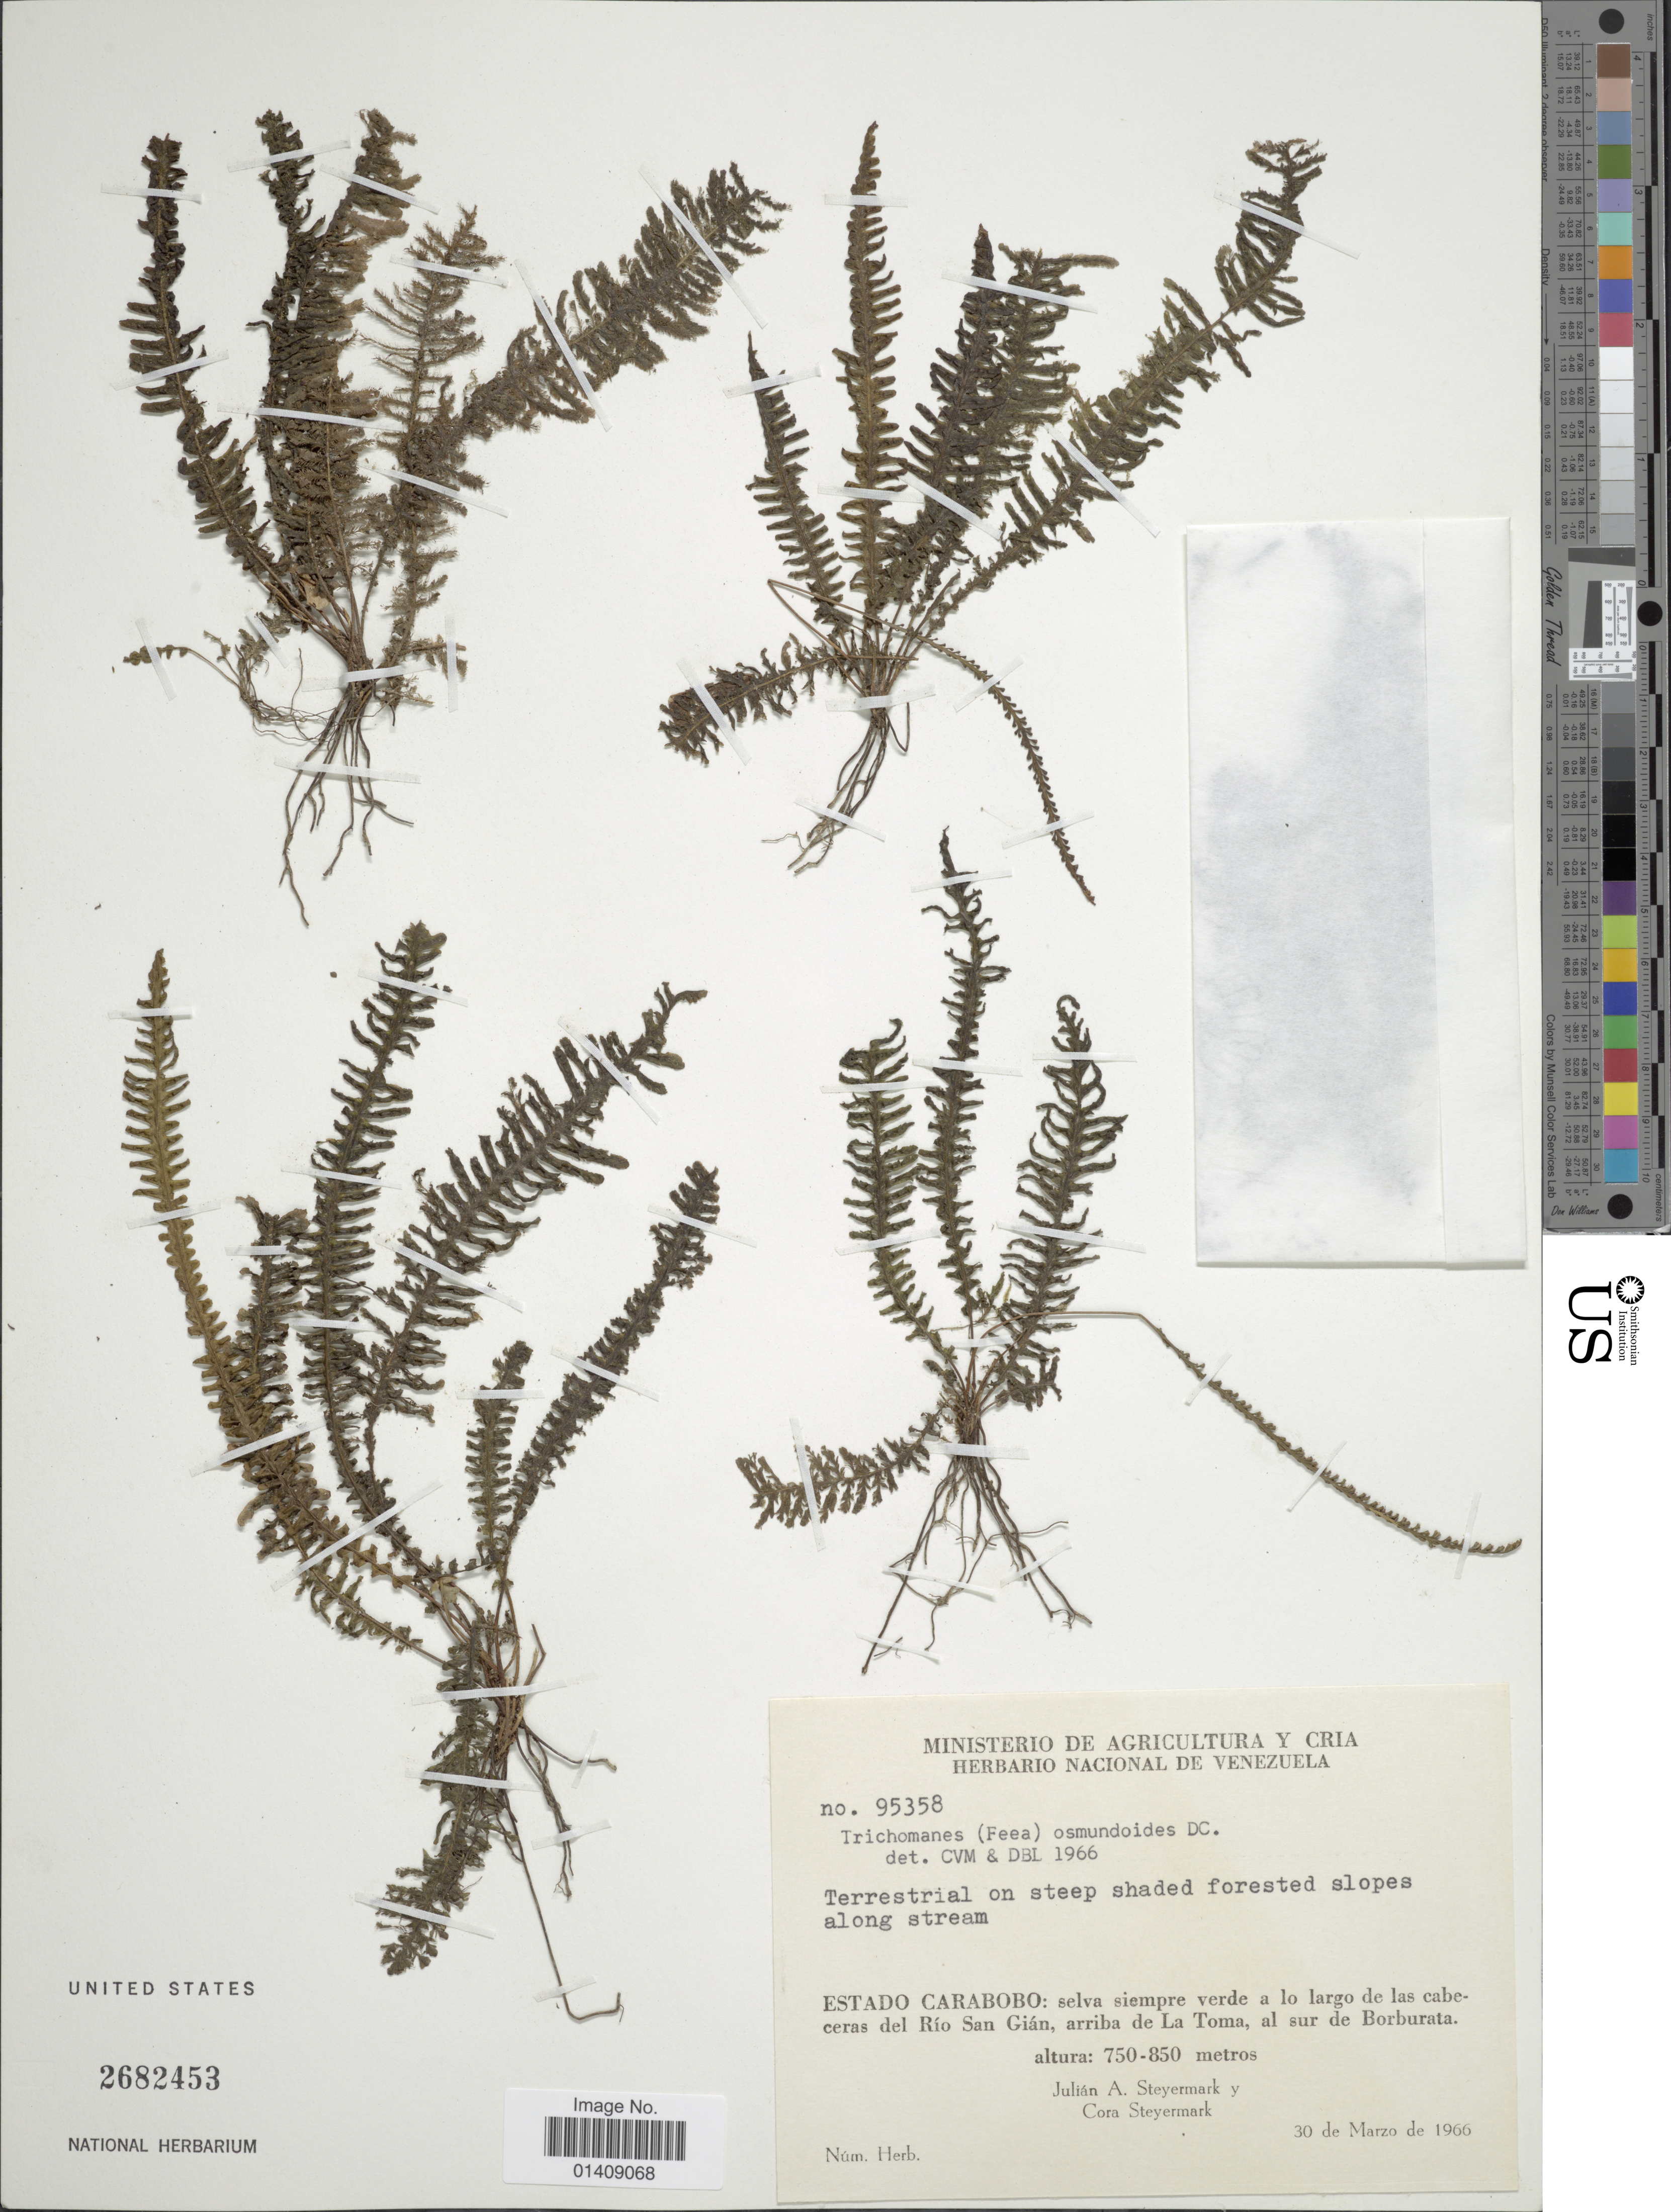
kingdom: Plantae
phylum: Tracheophyta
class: Polypodiopsida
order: Hymenophyllales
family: Hymenophyllaceae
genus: Trichomanes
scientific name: Trichomanes osmundoides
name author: DC. ex Poir.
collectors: J. Steyermark & C. Steyermark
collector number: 95358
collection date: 1966-03-30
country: Venezuela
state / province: Carabobo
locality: Selva siempre verde a lo largo de las cabeceras del Río San Gián, arriba de La Toma, al sur de Borburata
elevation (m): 750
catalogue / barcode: US 2682453